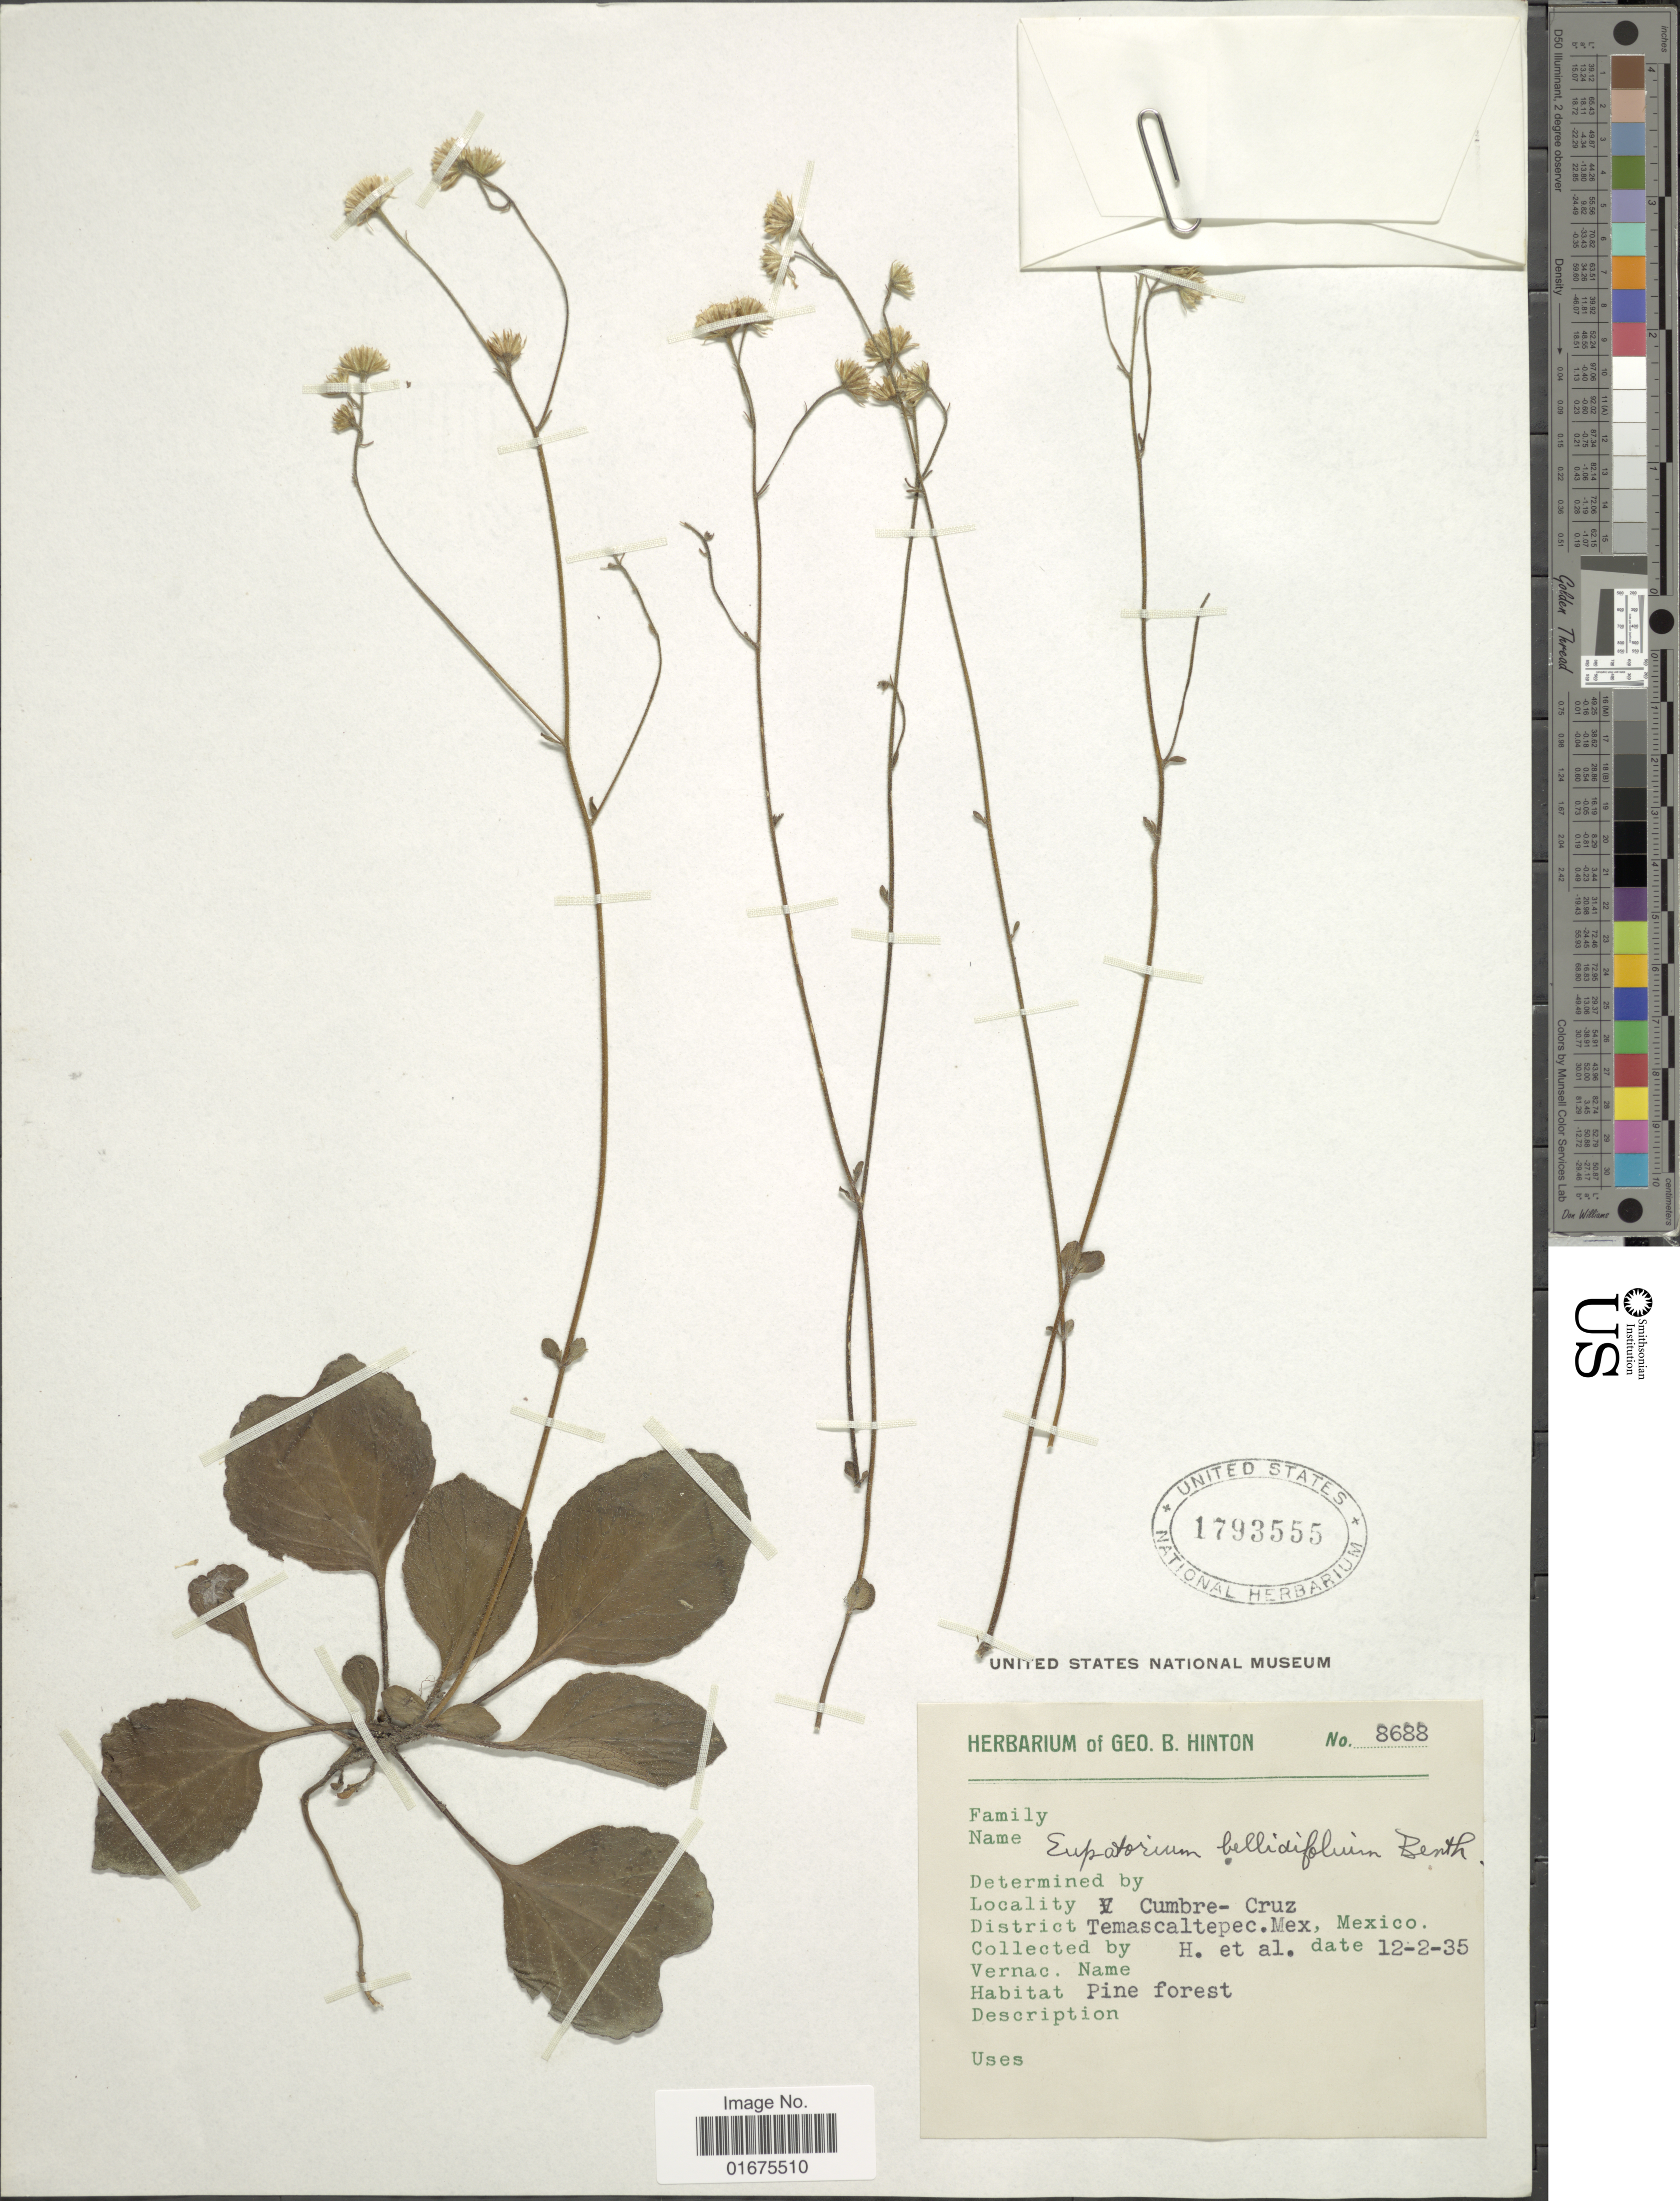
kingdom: Plantae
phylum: Tracheophyta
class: Magnoliopsida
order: Asterales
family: Asteraceae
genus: Ageratina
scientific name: Ageratina bellidifolia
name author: (Benth.) R.M. King & H. Rob.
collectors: G. B. Hinton & et al.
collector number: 8688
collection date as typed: Transcribed d/m/y: 2/12/35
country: Mexico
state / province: México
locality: Cumbre - Cruz, Temascaltepec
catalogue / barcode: US 1793555